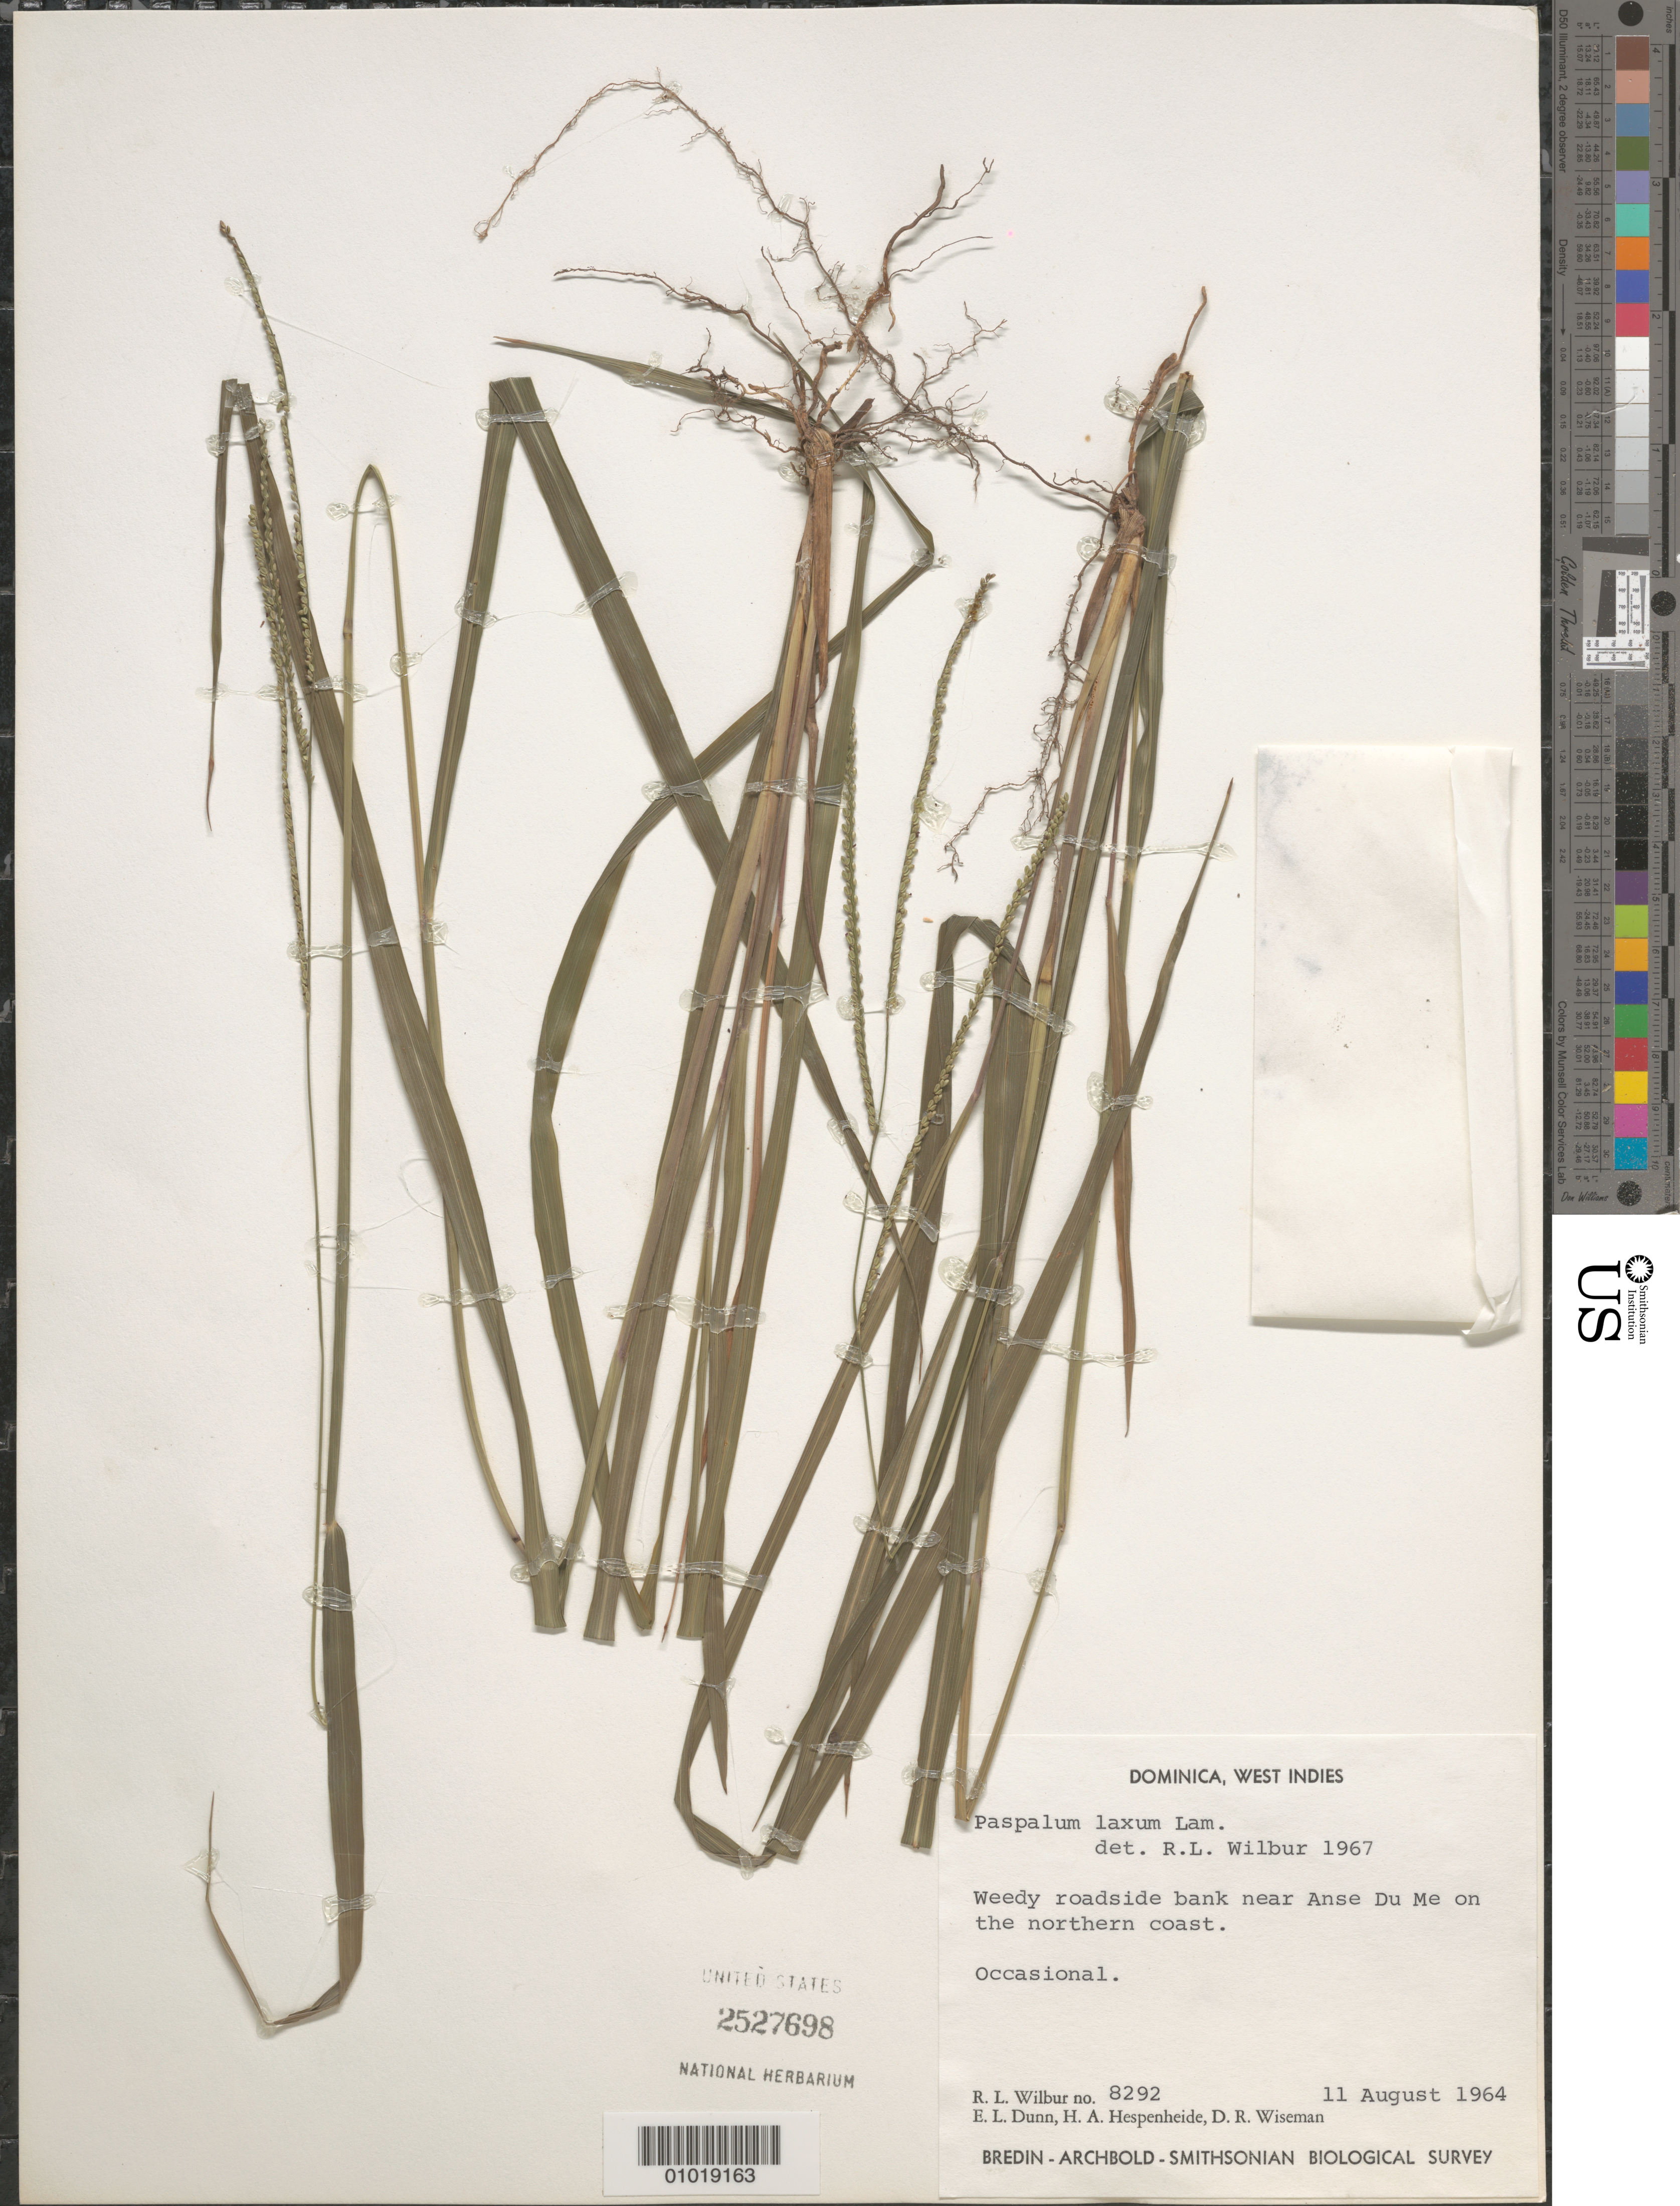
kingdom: Plantae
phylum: Tracheophyta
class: Liliopsida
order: Poales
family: Poaceae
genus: Paspalum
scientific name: Paspalum laxum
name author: Lam.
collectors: R. L. Wilbur, E. Dunn, H. A. Hespenheide & D. R. Wiseman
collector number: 8292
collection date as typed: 11 Aug 1964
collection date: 1964-08-11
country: Dominica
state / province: St. Andrew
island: Dominica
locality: Near Anse du Me on the northern coast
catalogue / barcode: US 2527698